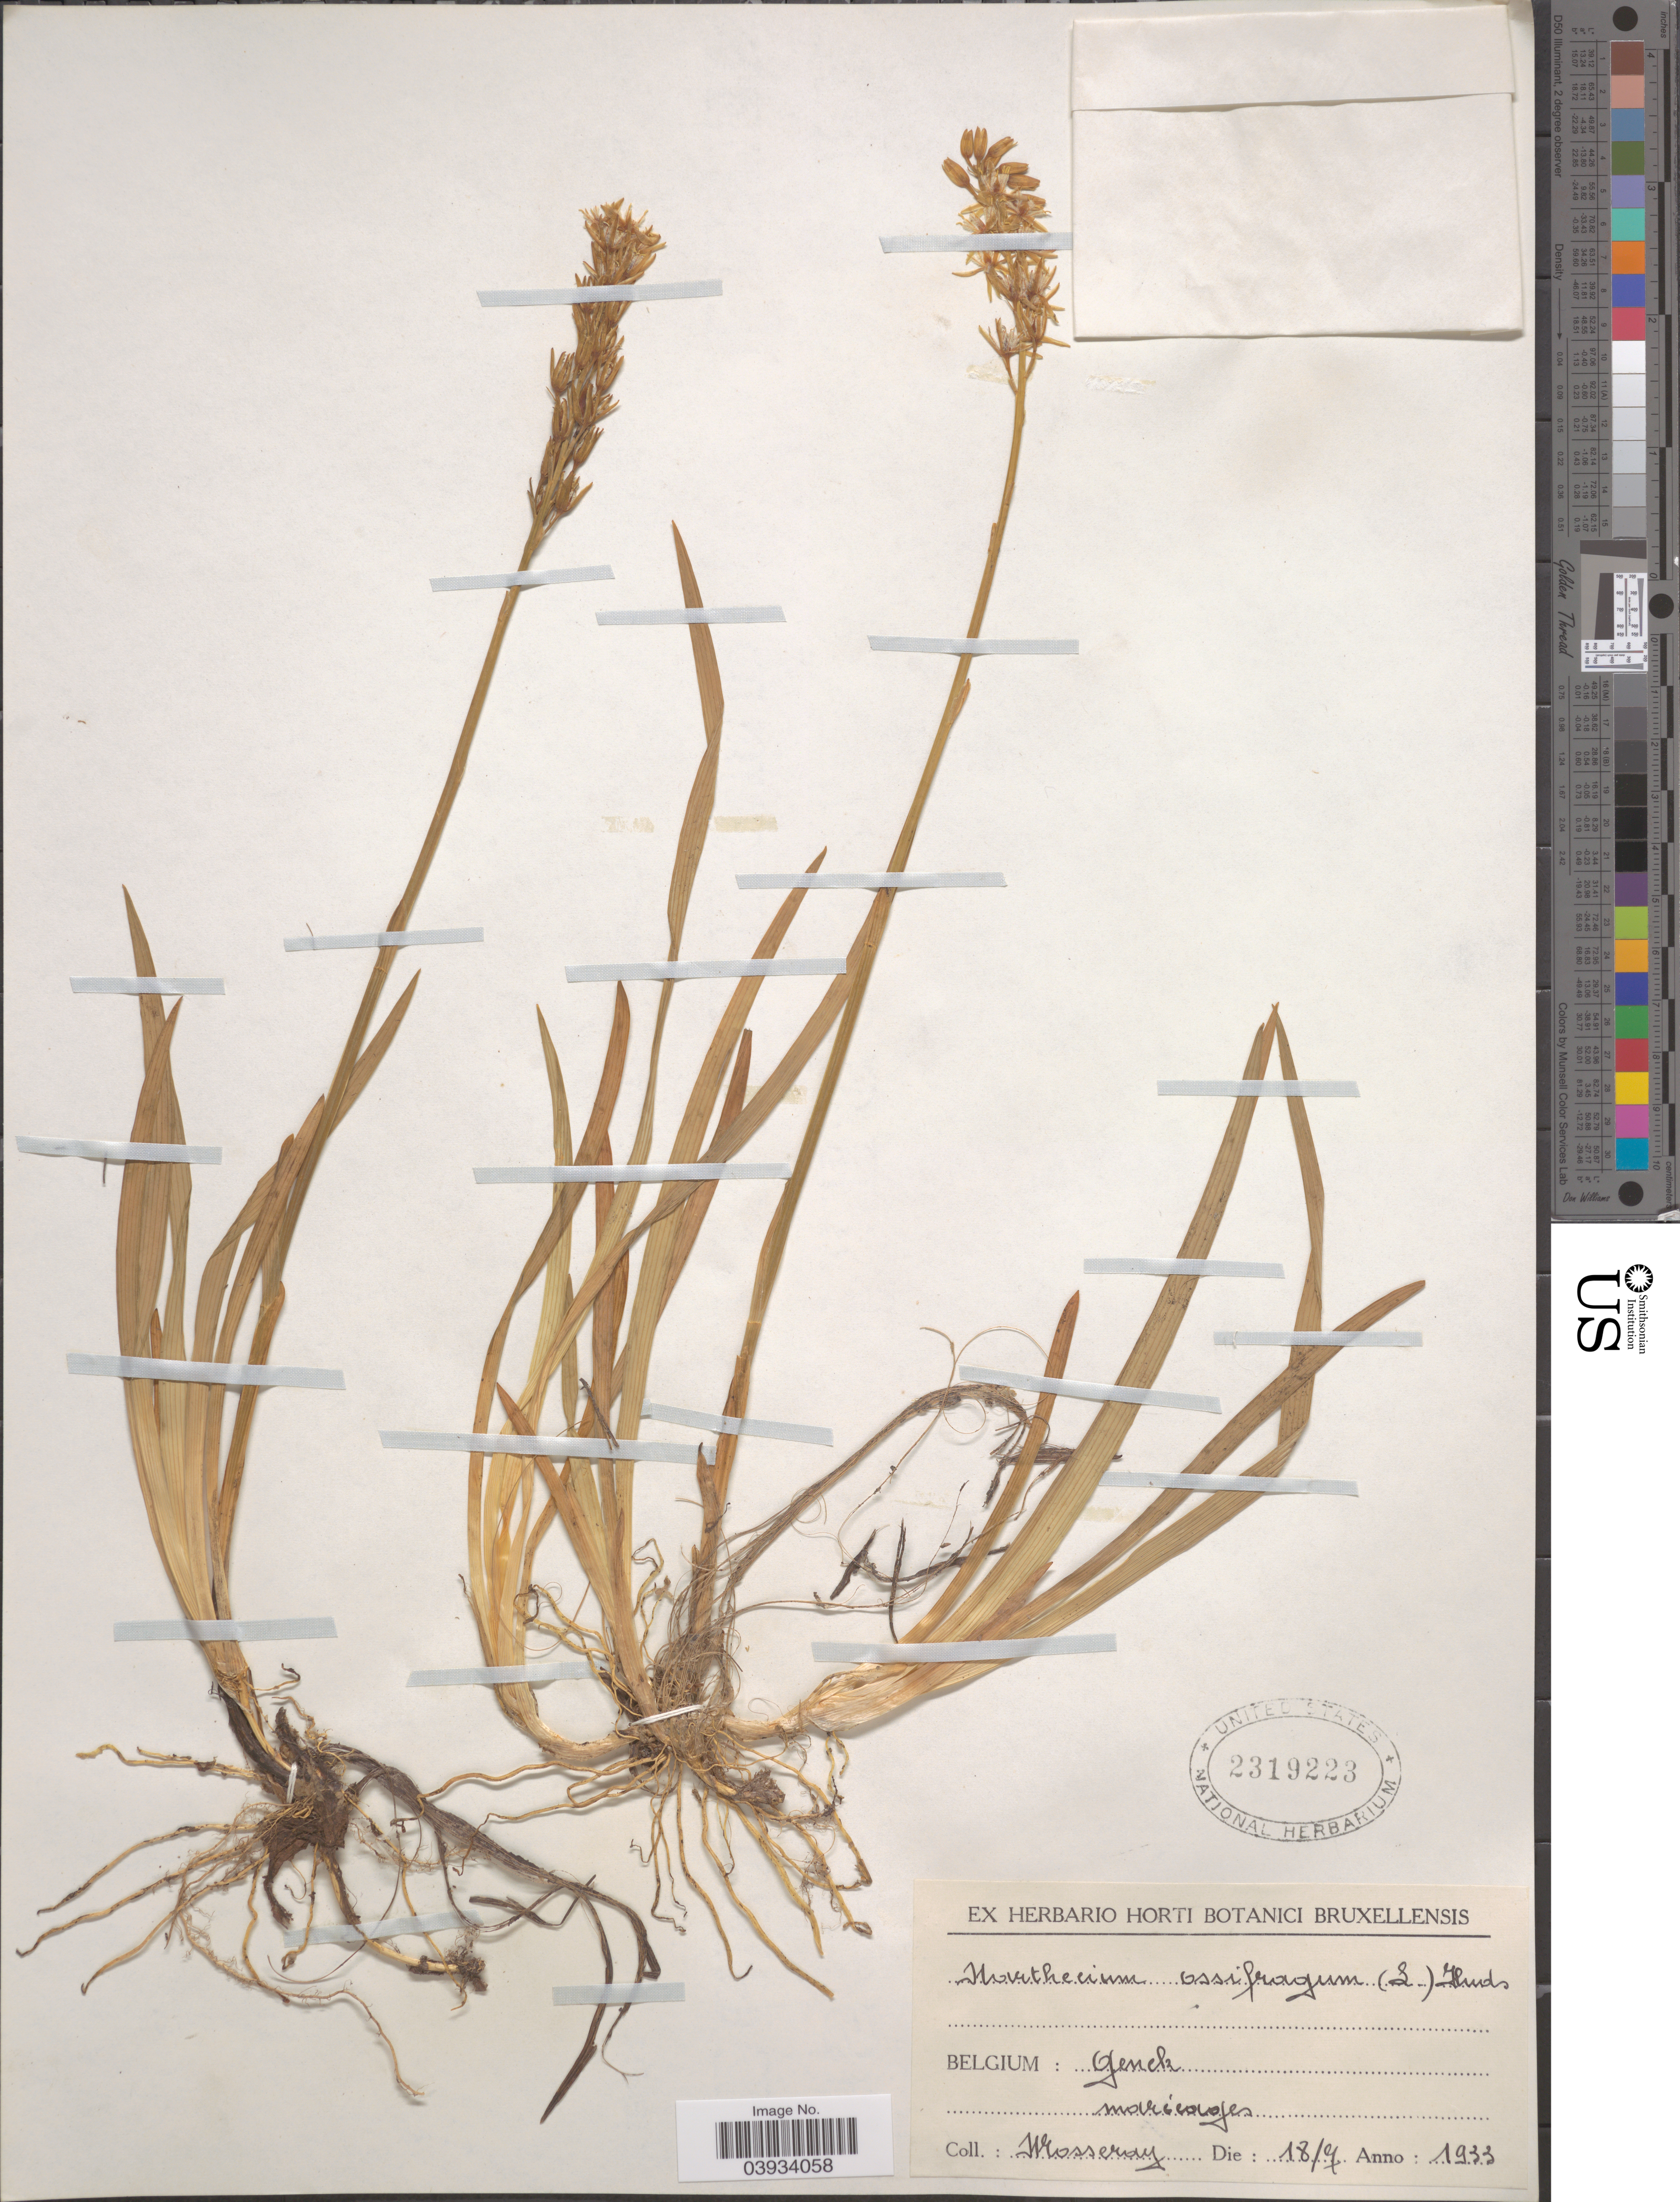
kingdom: Plantae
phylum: Tracheophyta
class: Liliopsida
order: Dioscoreales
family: Nartheciaceae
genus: Narthecium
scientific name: Narthecium ossifragum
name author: Huds.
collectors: Mosseray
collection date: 1933-07-18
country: Belgium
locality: Genck, Marécages.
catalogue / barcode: US 2319223